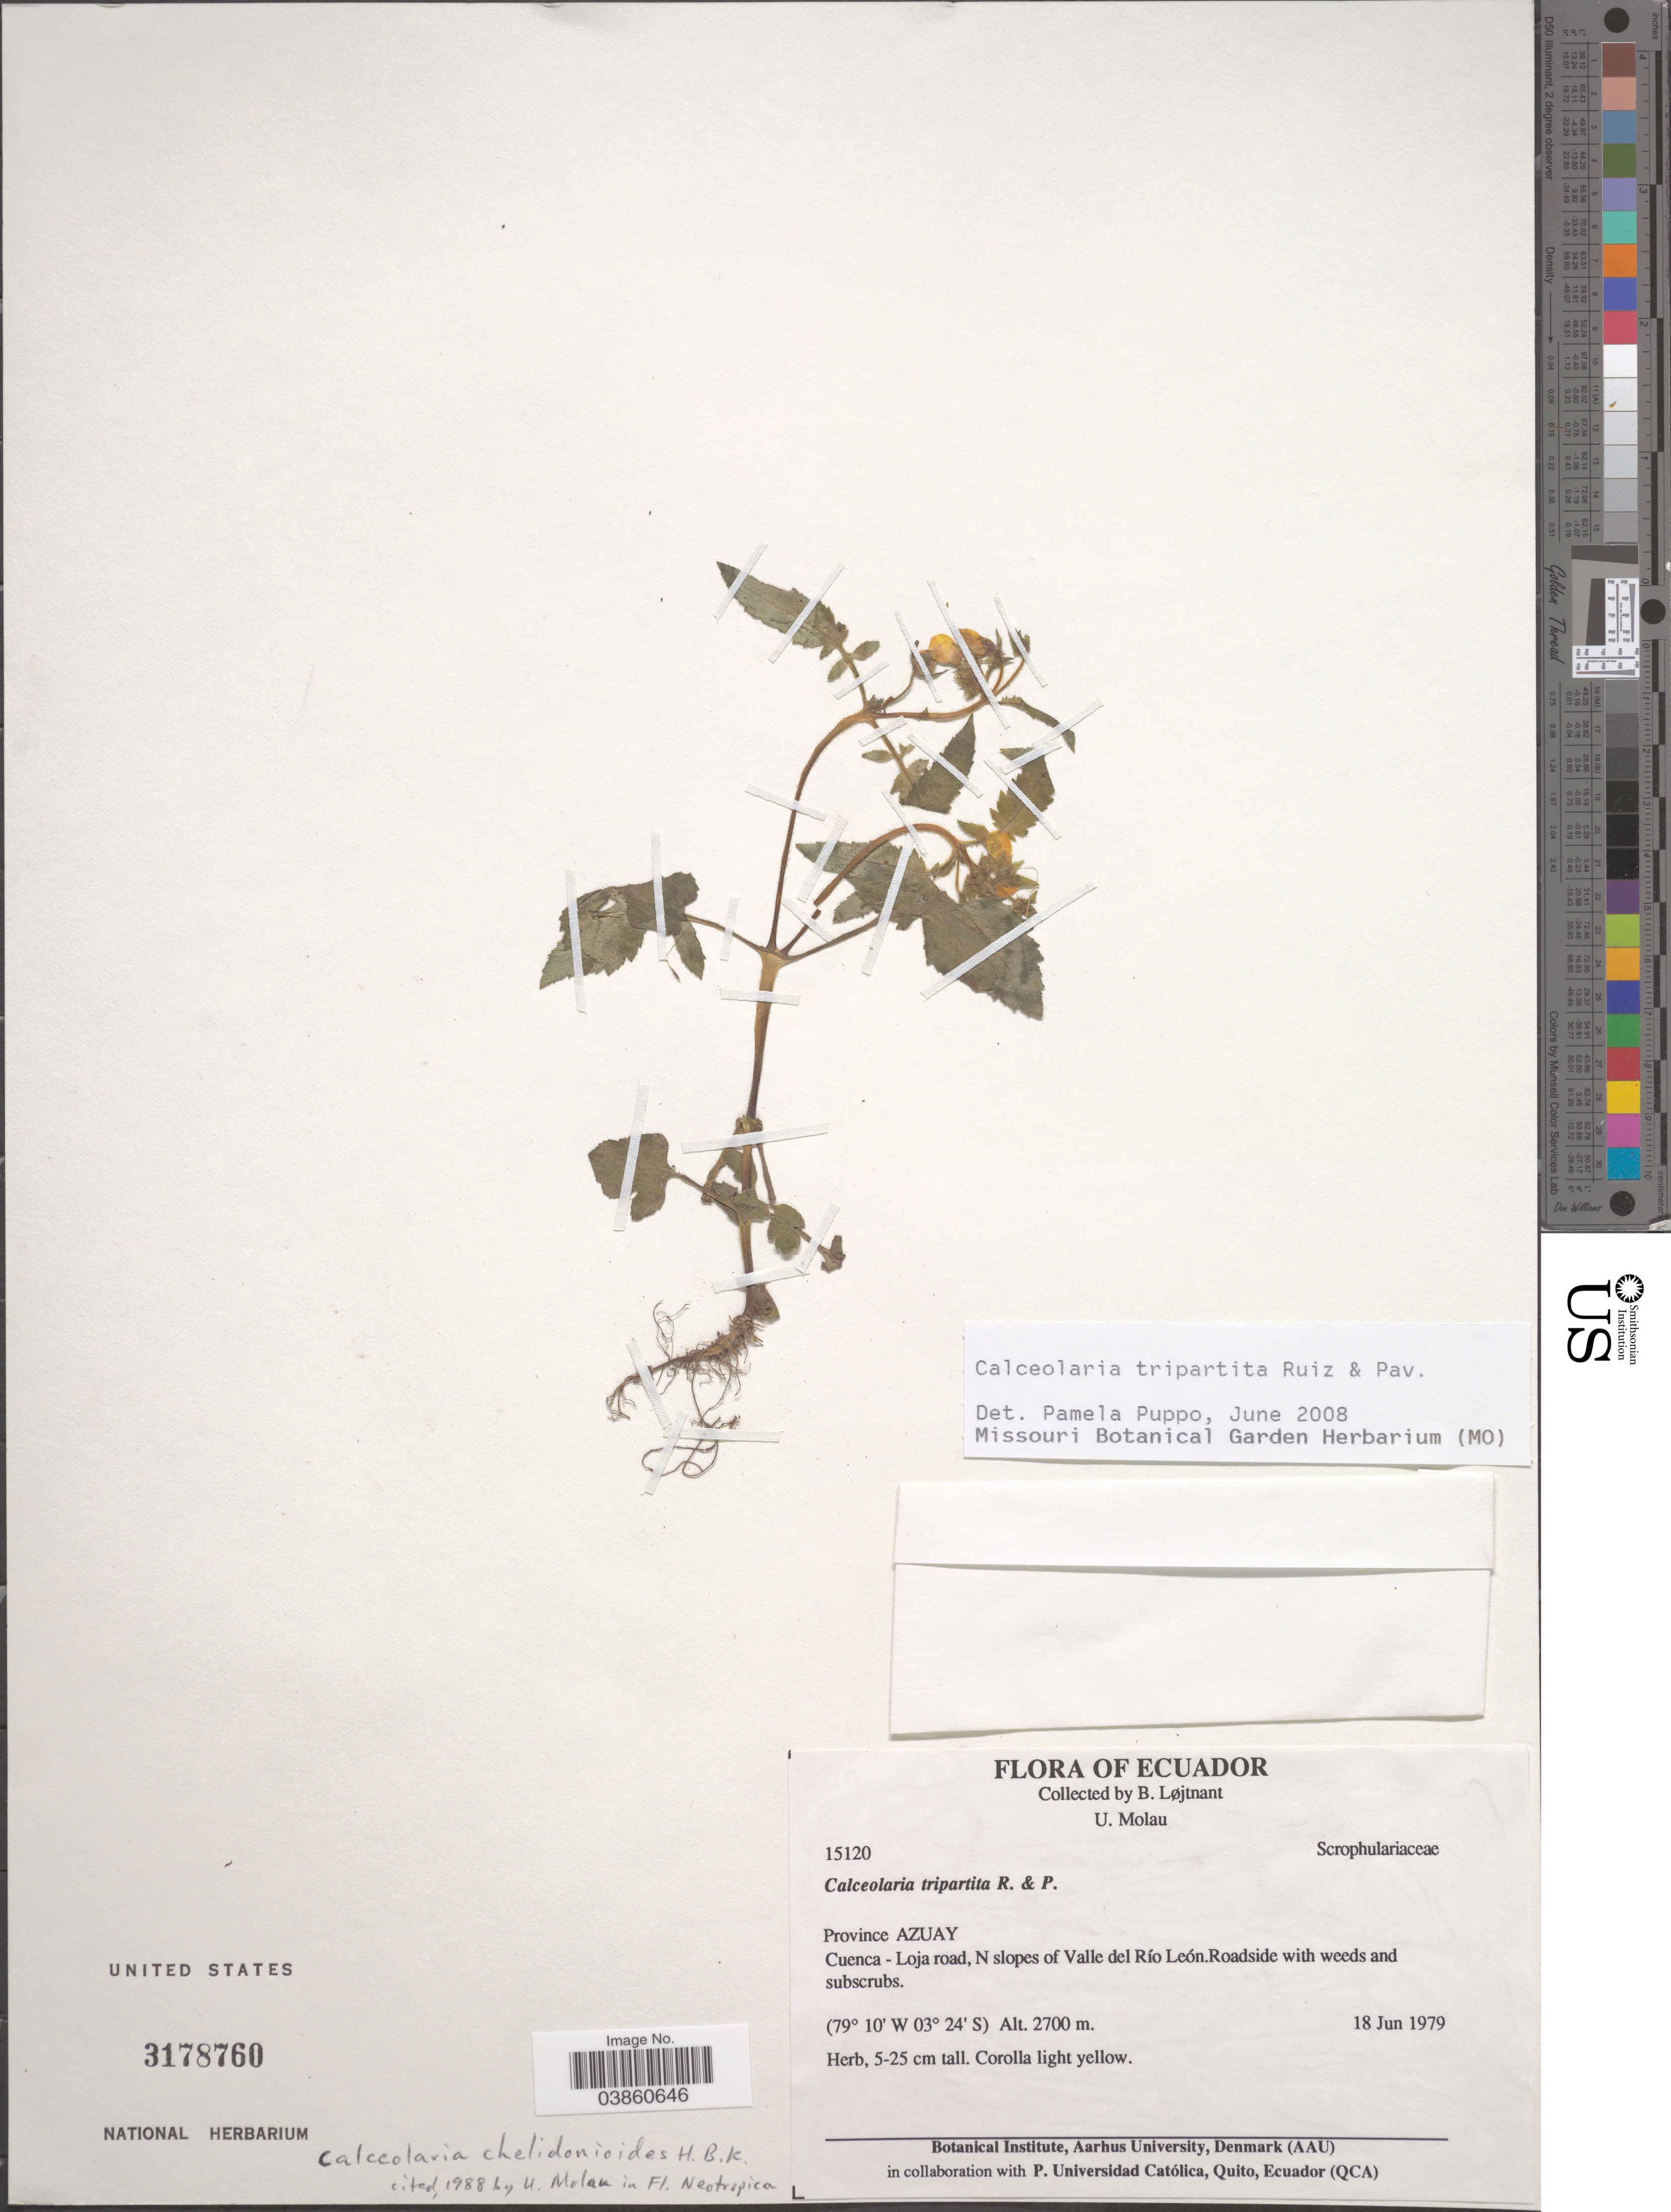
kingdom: Plantae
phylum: Tracheophyta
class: Magnoliopsida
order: Lamiales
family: Calceolariaceae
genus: Calceolaria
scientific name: Calceolaria tripartita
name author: Ruiz & Pav.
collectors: B. Löjtnant & U. Molau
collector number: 15120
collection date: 1979-06-18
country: Ecuador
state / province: Azuay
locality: Cuenca - Loja road, N slopes of Valle del Río León.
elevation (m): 2700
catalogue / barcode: US 3178760